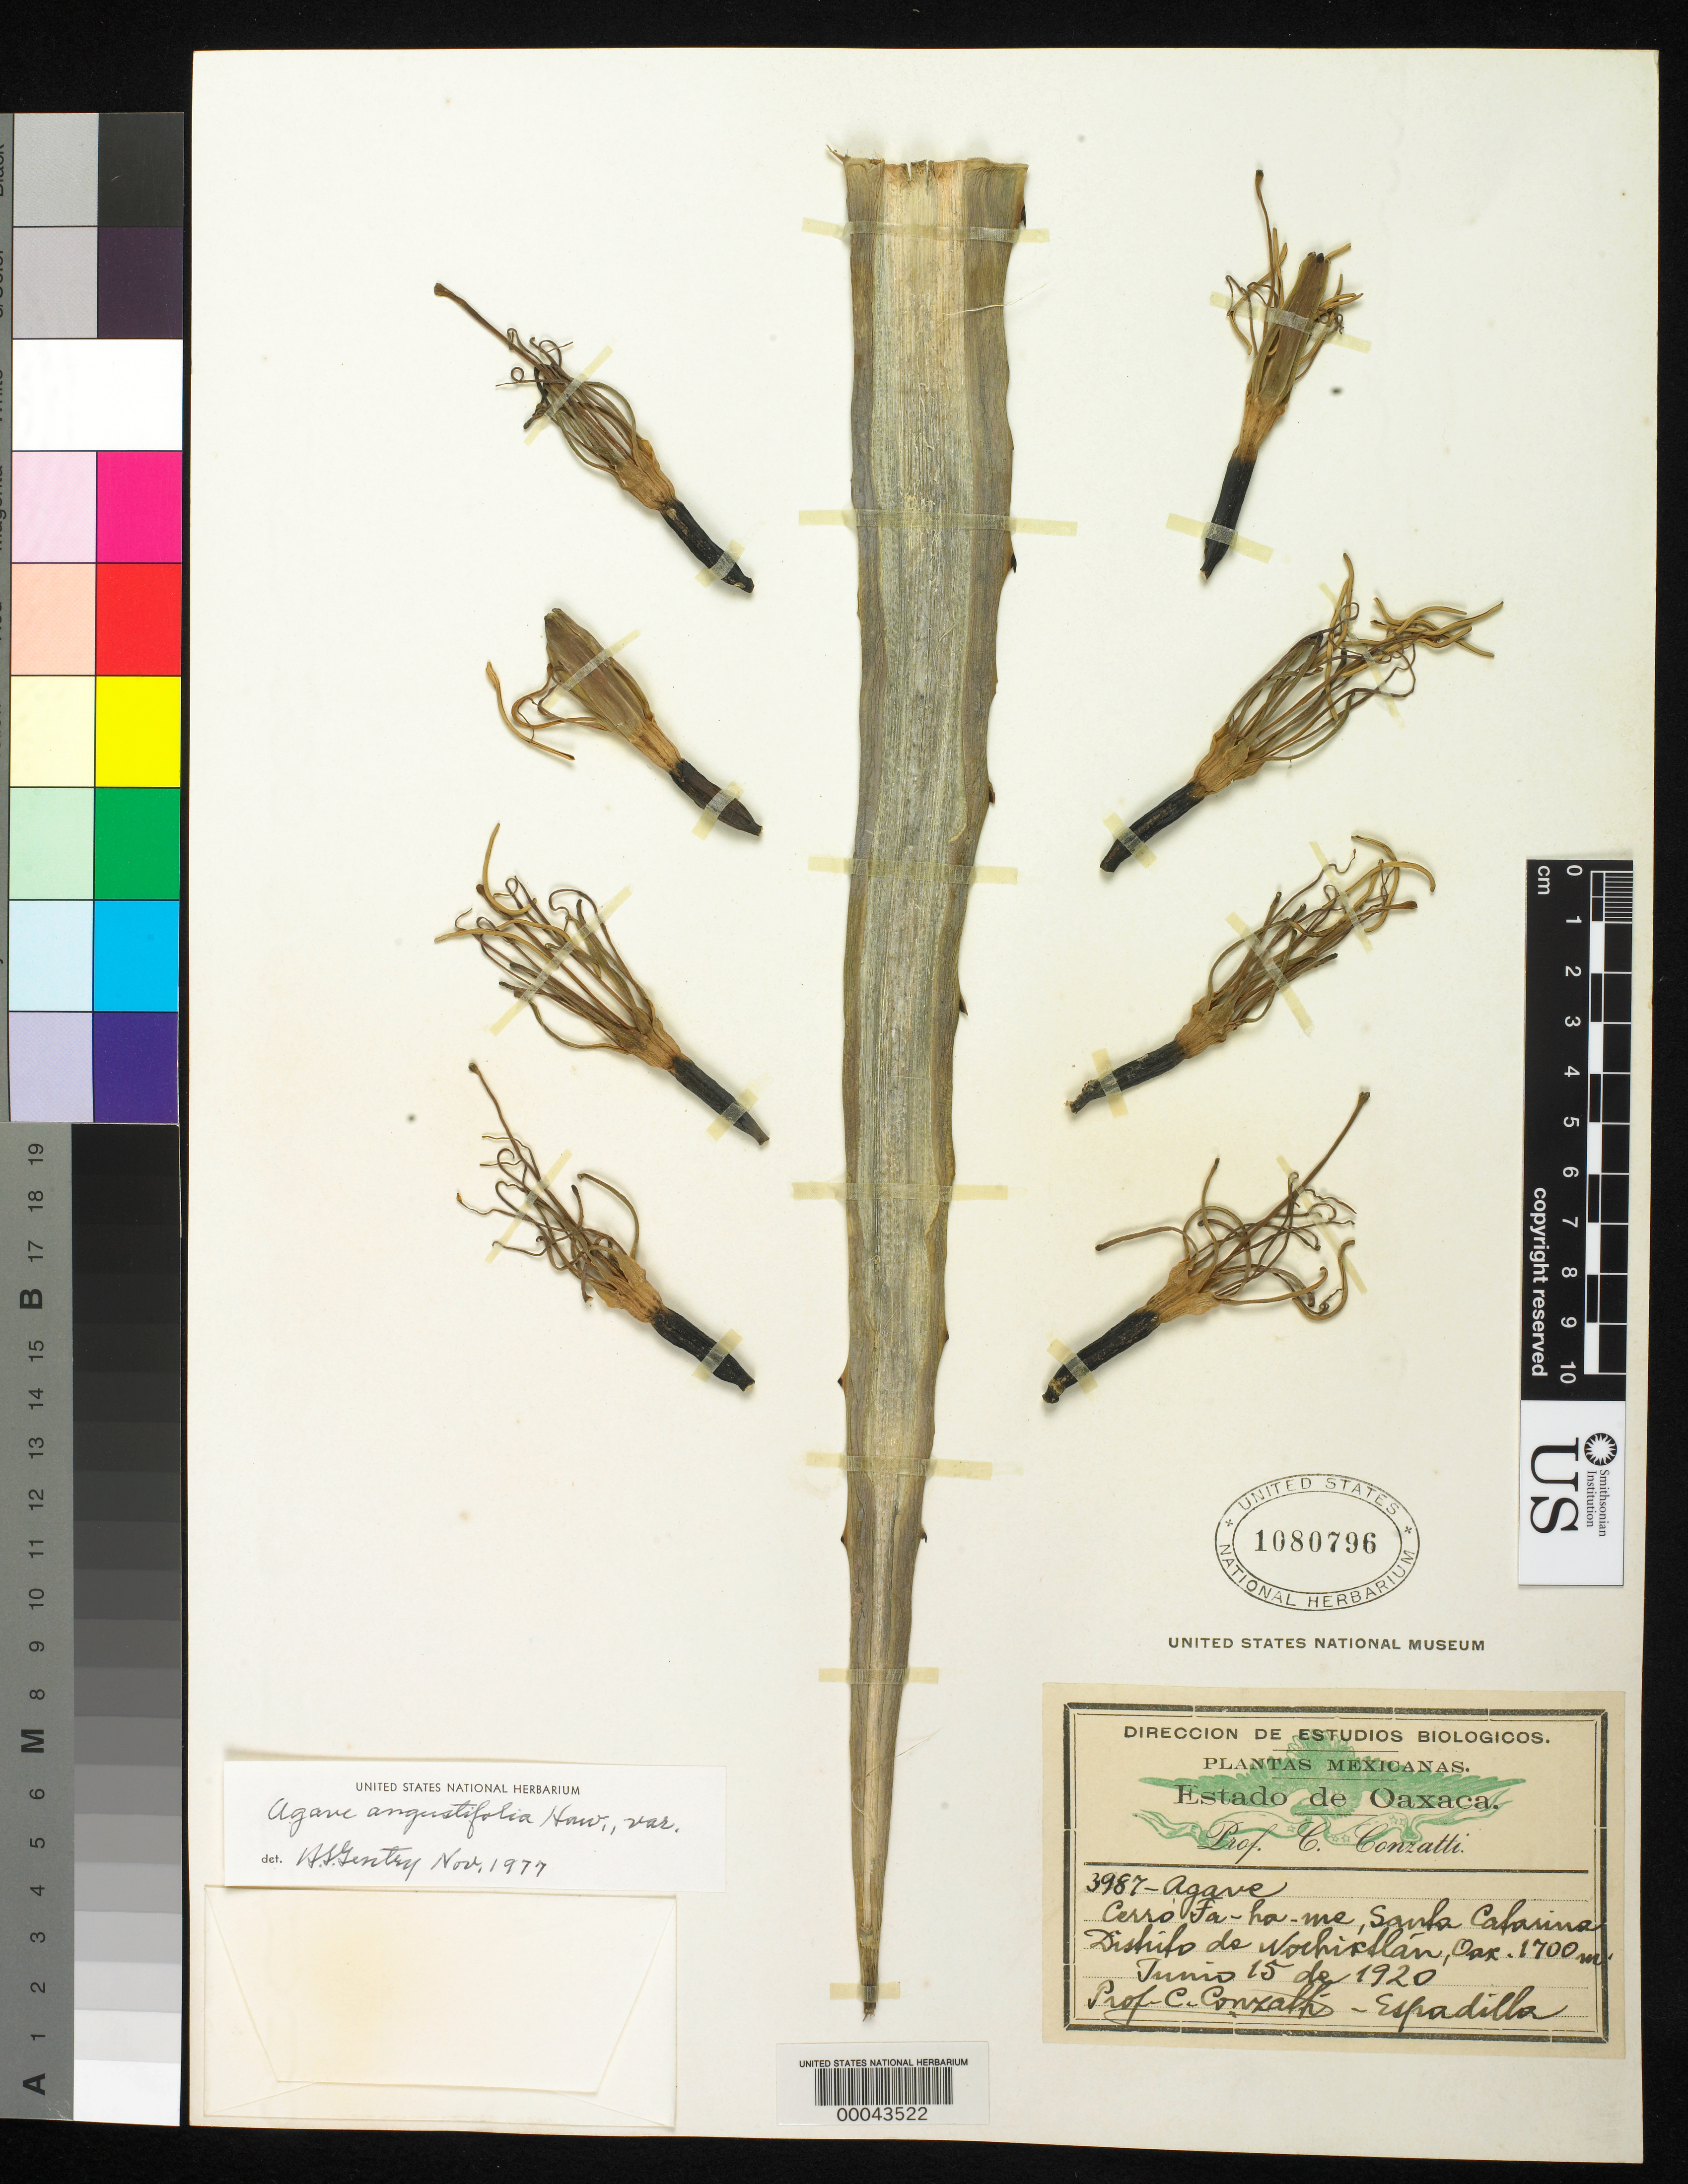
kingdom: Plantae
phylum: Tracheophyta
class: Liliopsida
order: Asparagales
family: Asparagaceae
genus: Agave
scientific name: Agave angustifolia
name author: Haw.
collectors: C. Conzatti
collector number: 3987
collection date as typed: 15 Jun 1920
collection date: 1920-06-15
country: Mexico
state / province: Oaxaca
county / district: Asunción Nochixtlán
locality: Nochixtlan mun. (?), cerro fa-ha-me, Santa Catarina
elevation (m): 1700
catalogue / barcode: US 1080796